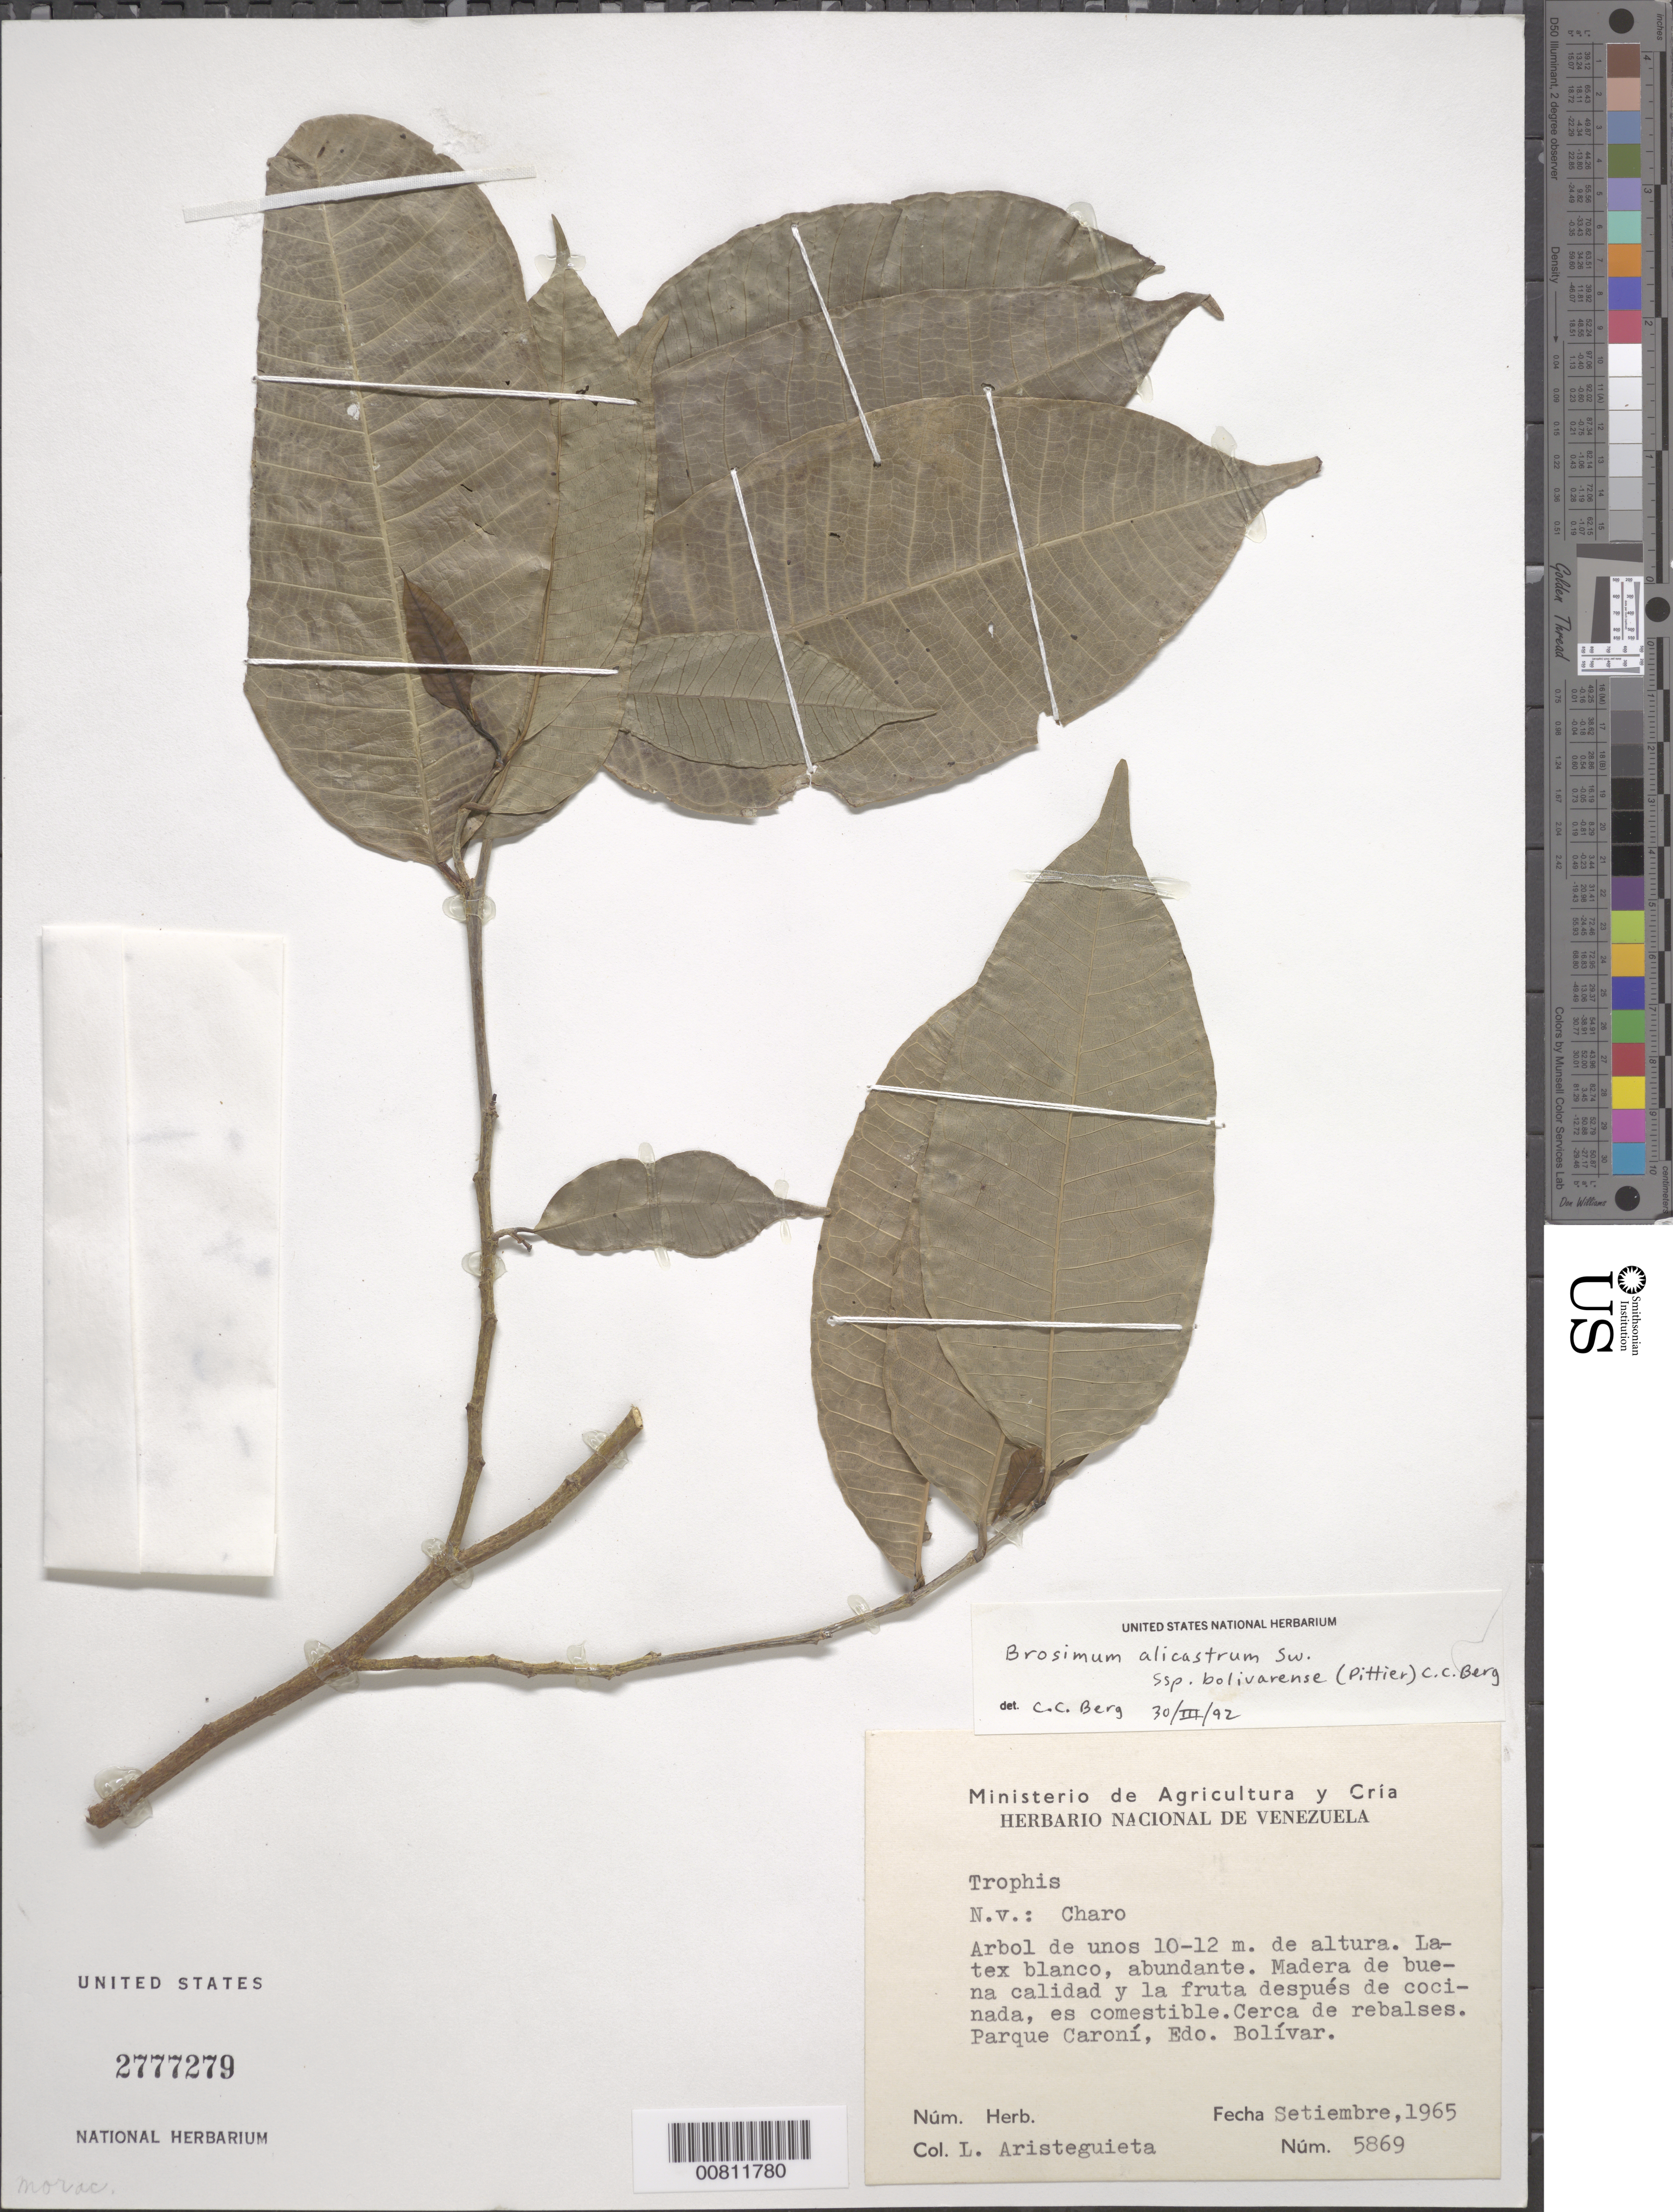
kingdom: Plantae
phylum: Tracheophyta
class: Magnoliopsida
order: Rosales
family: Moraceae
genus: Brosimum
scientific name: Brosimum alicastrum subsp. bolivarense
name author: (Pittier) C.C. Berg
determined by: Berg, C. C.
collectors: L. Aristeguieta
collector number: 5869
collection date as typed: Sep-65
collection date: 1965-09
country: Venezuela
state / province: Bolívar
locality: Parque Caroní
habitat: Cerca de rebalses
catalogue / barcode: US 2777279